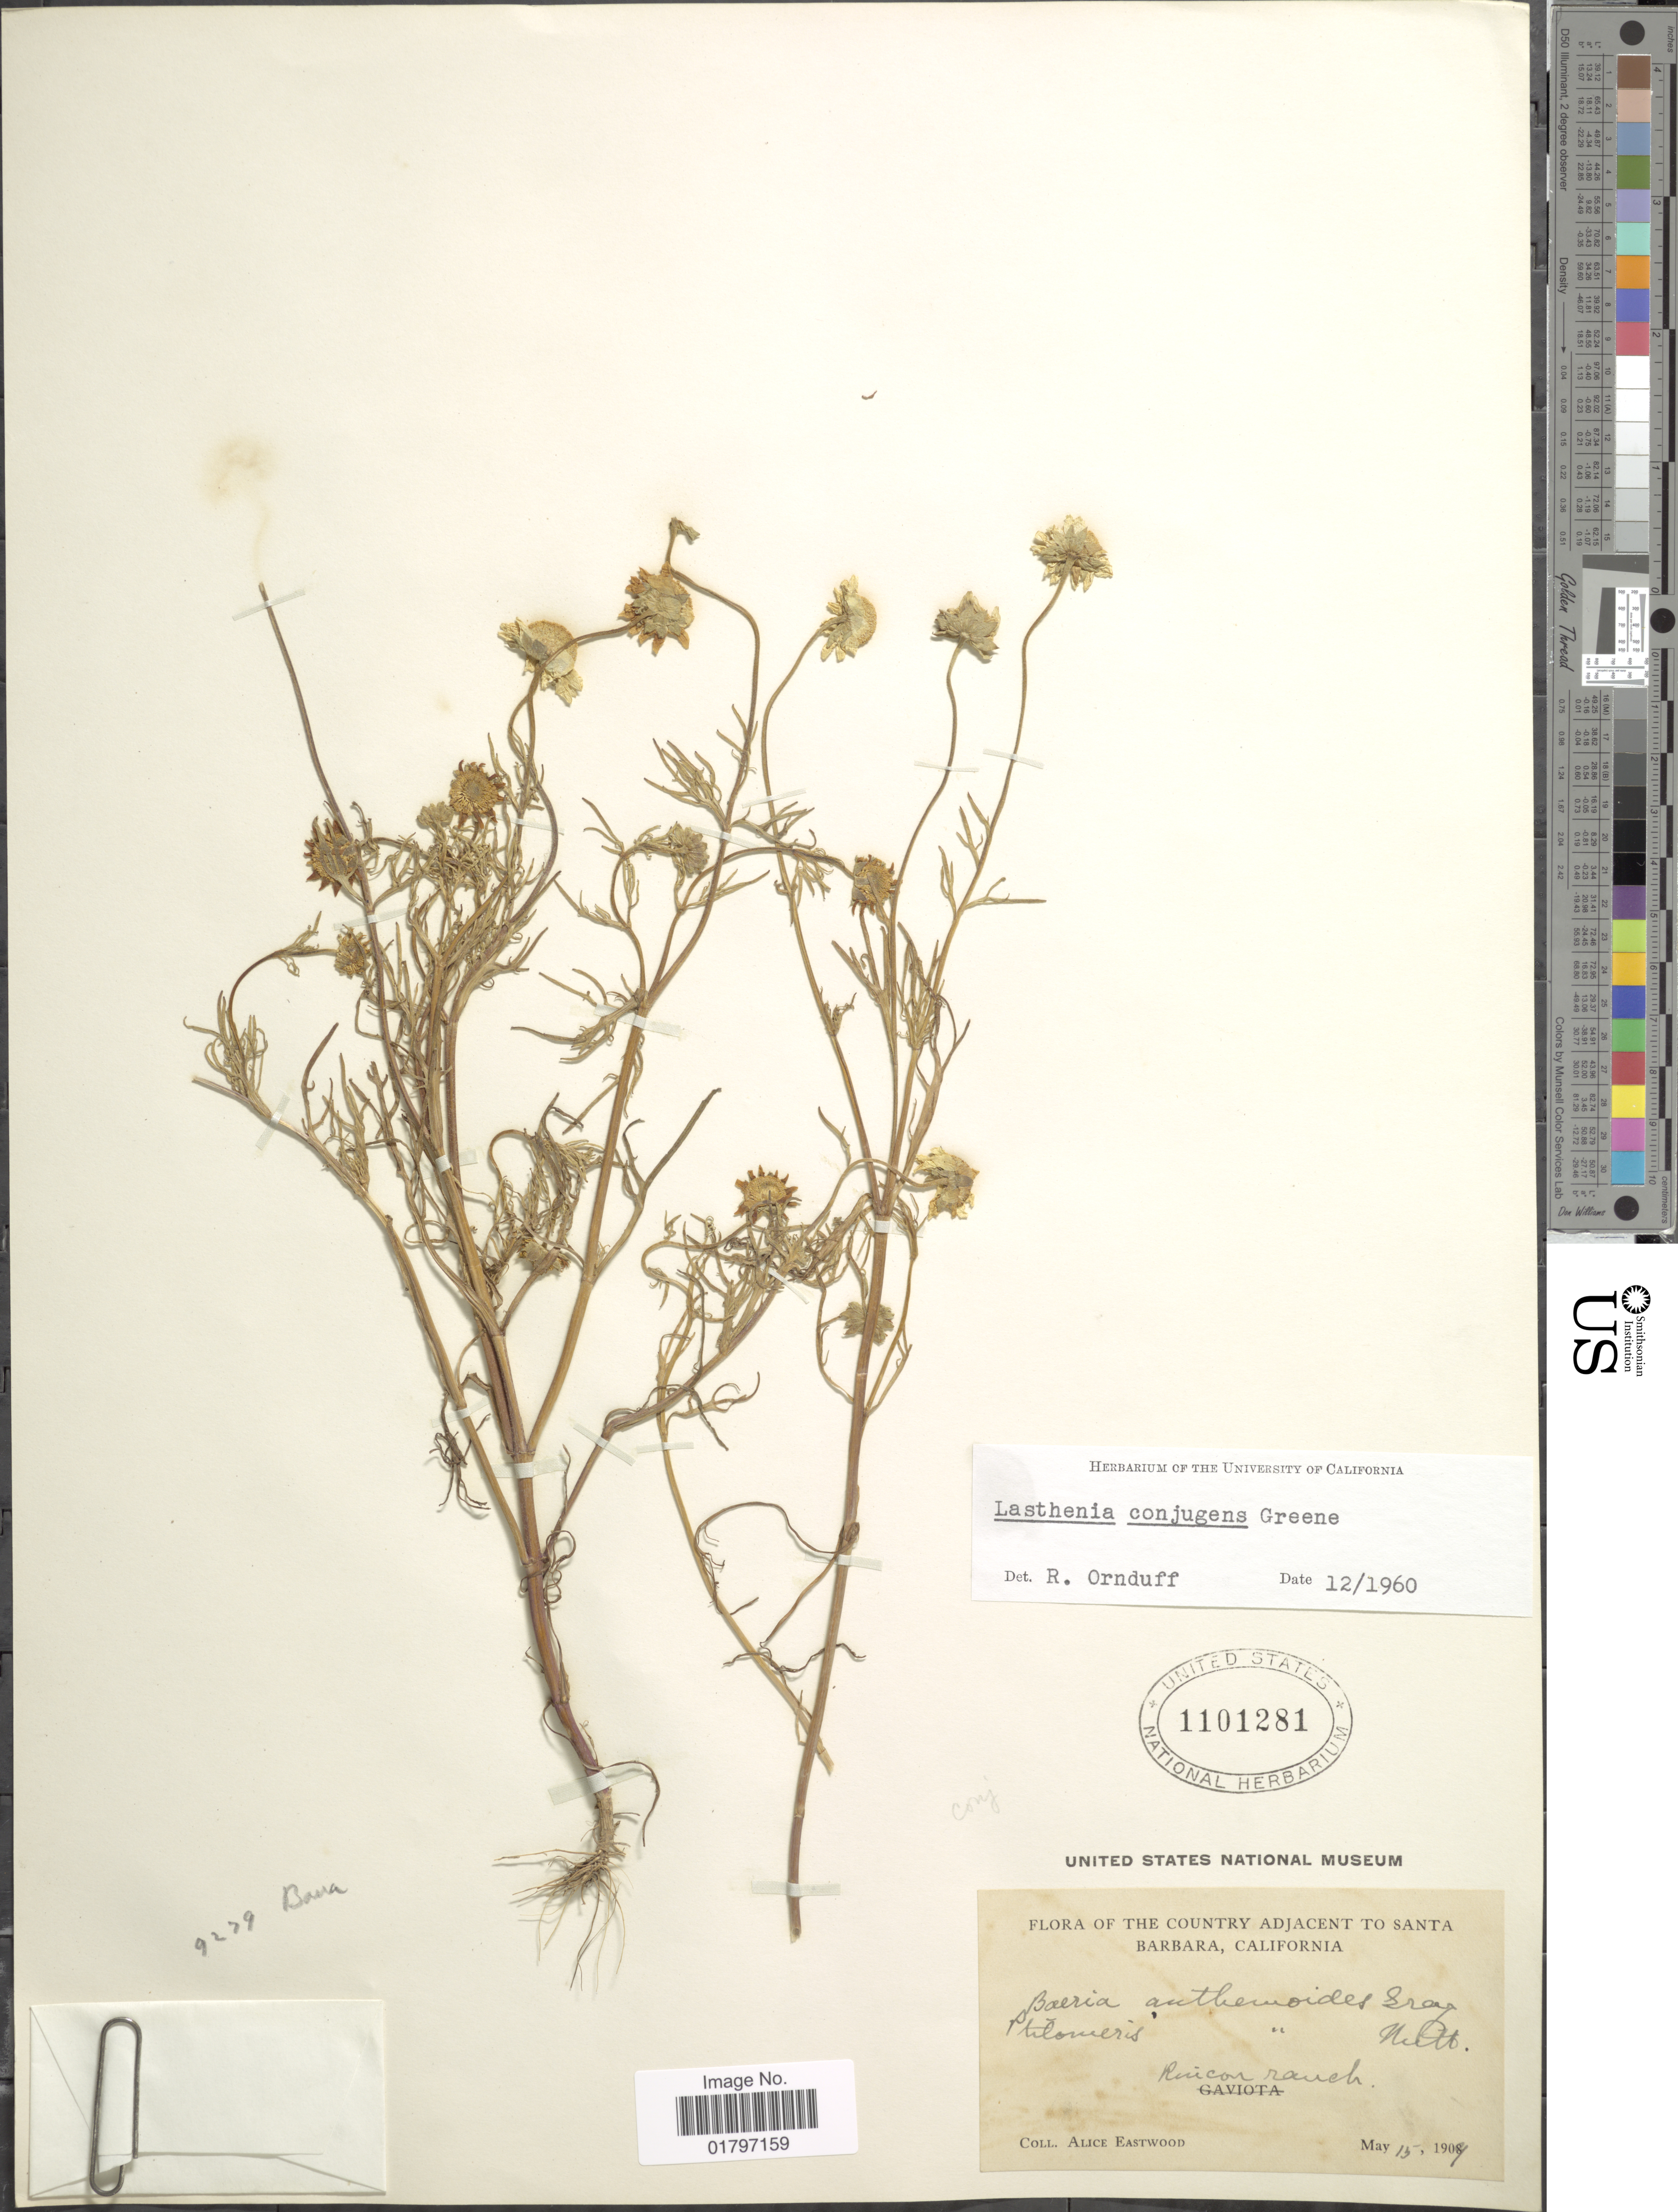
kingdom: Plantae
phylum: Tracheophyta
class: Magnoliopsida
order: Asterales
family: Asteraceae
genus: Lasthenia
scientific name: Lasthenia conjugens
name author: Greene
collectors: A. Eastwood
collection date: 1909-05-15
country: United States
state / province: California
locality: Rincon ranch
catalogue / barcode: US 1101281